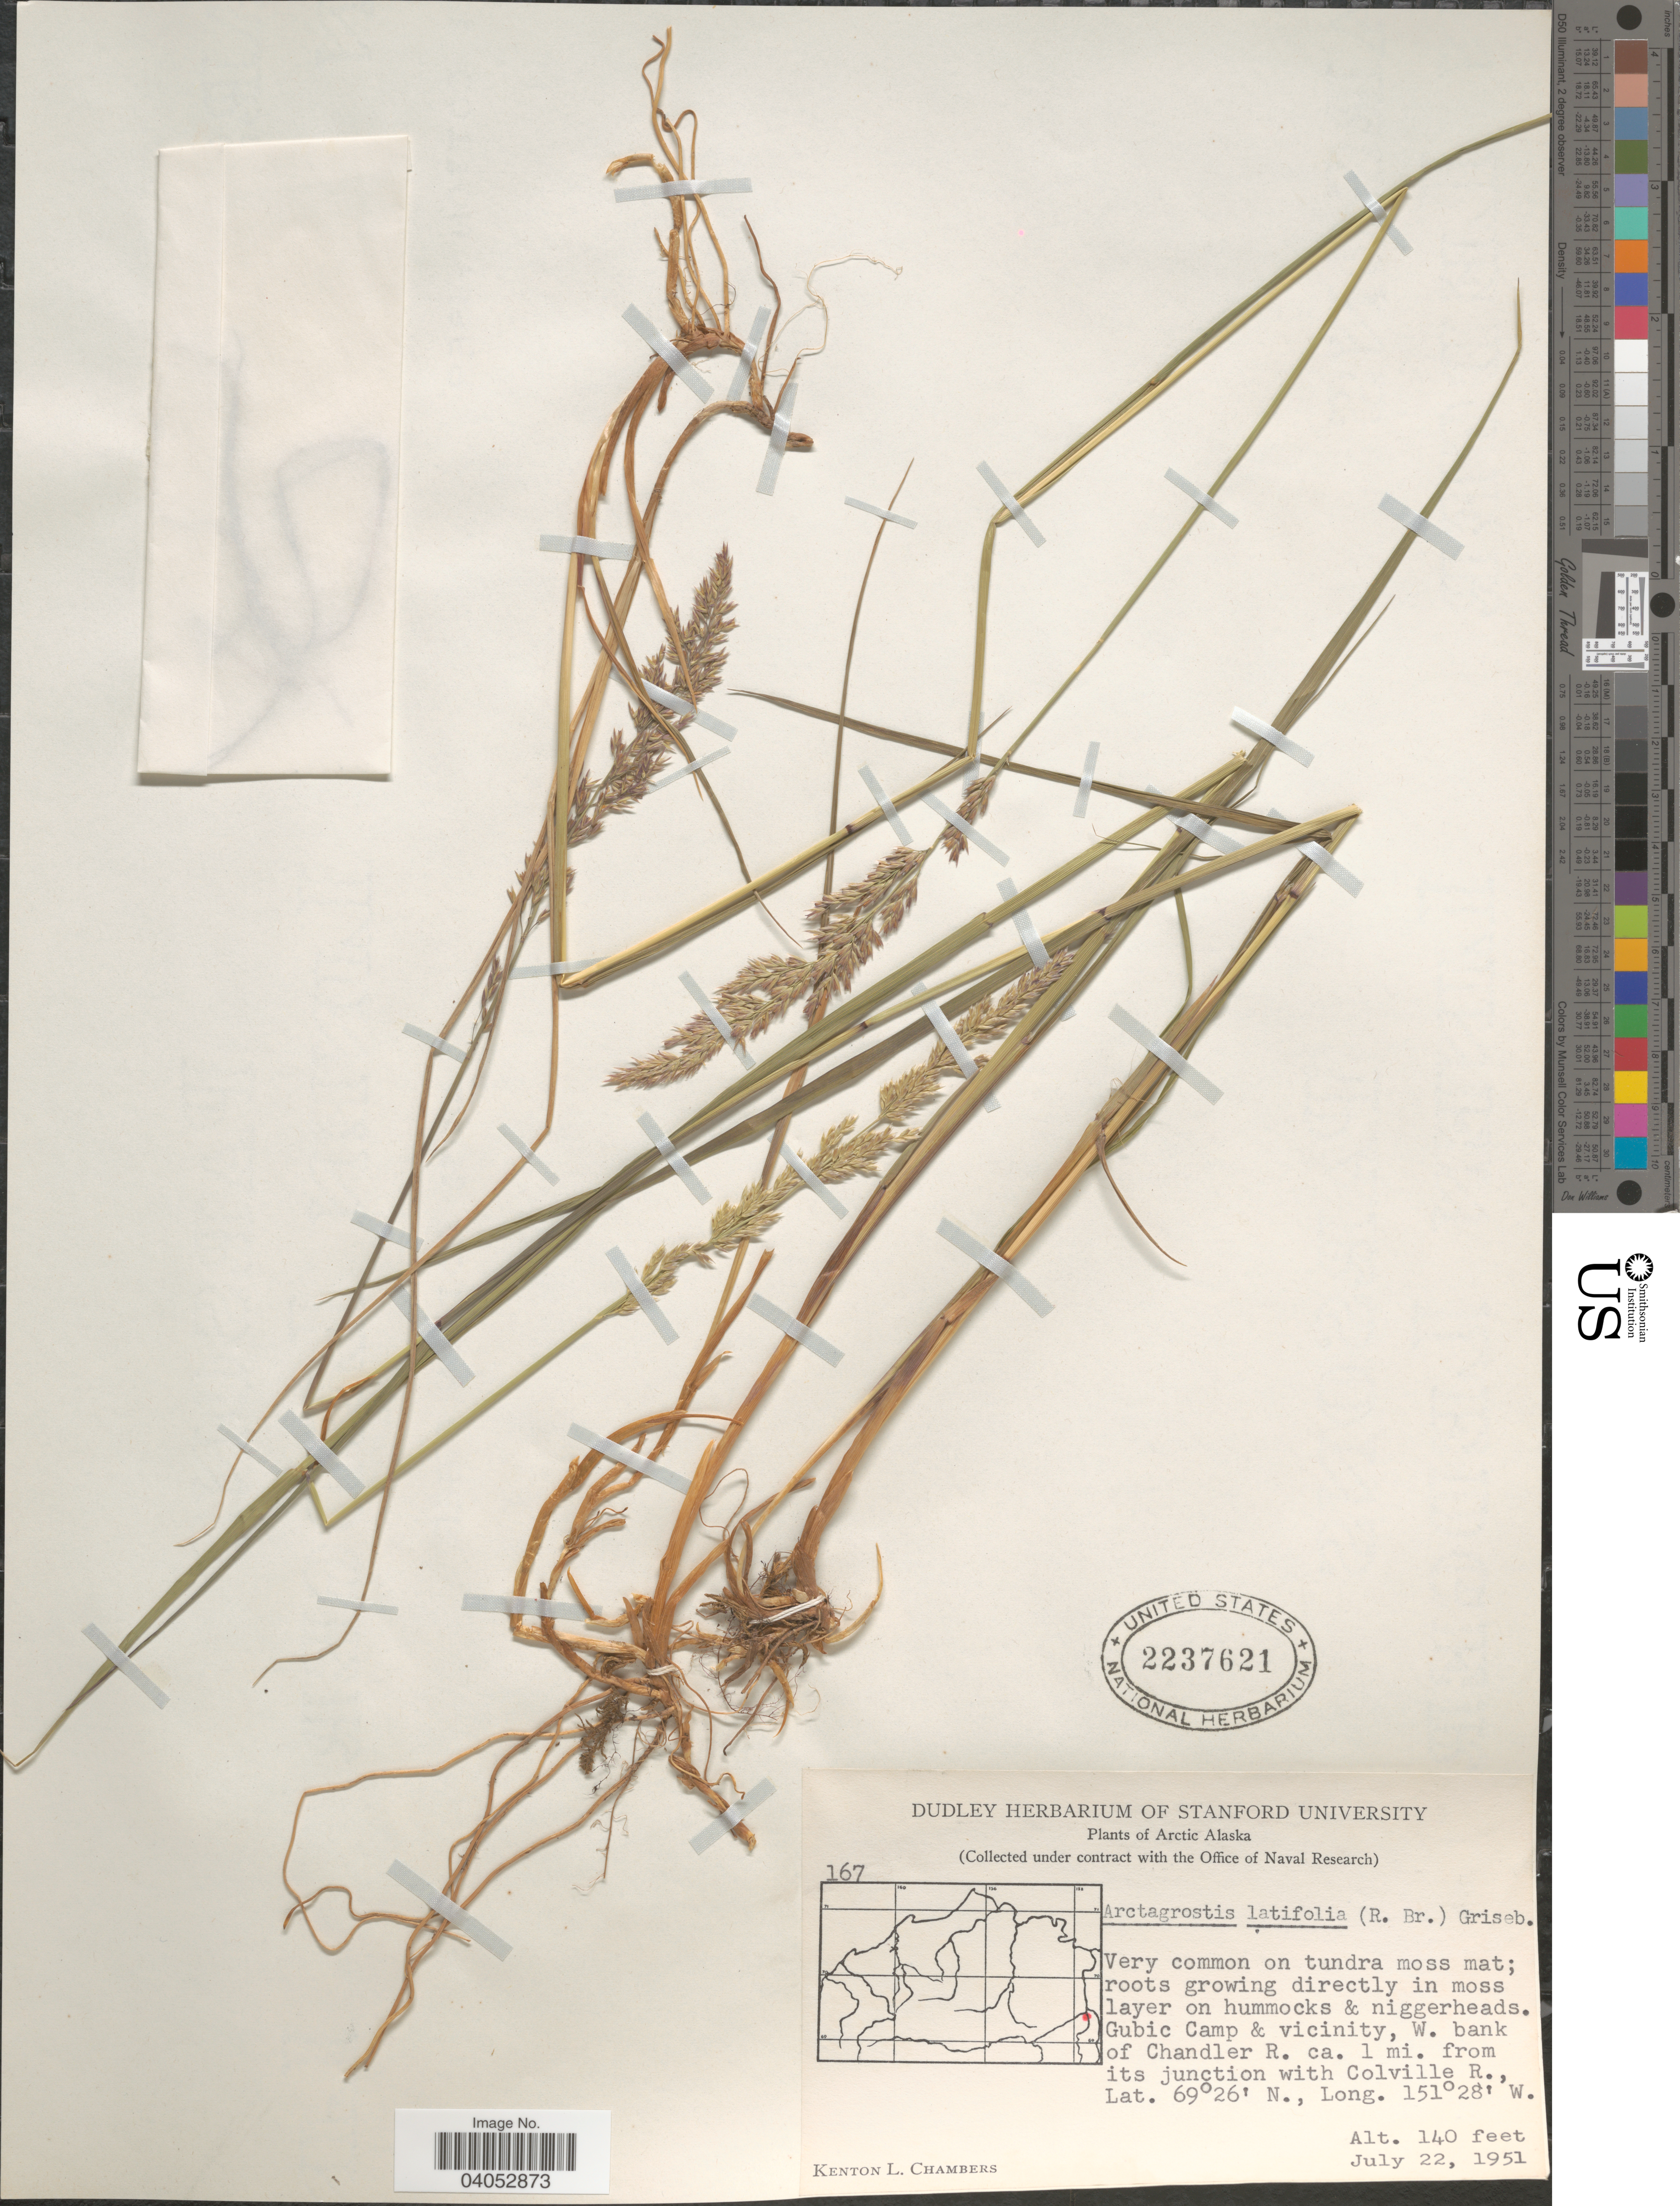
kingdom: Plantae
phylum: Tracheophyta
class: Liliopsida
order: Poales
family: Poaceae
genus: Arctagrostis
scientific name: Arctagrostis latifolia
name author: (R. Br.) Griseb.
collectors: K. L. Chambers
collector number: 167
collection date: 1951-07-22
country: United States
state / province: Alaska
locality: Arctic Alaska. Gubic Camp & vicinity, W. bank of Chandler R. ca. 1 mi. from its junction with Colville R.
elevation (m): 43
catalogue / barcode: US 2237621